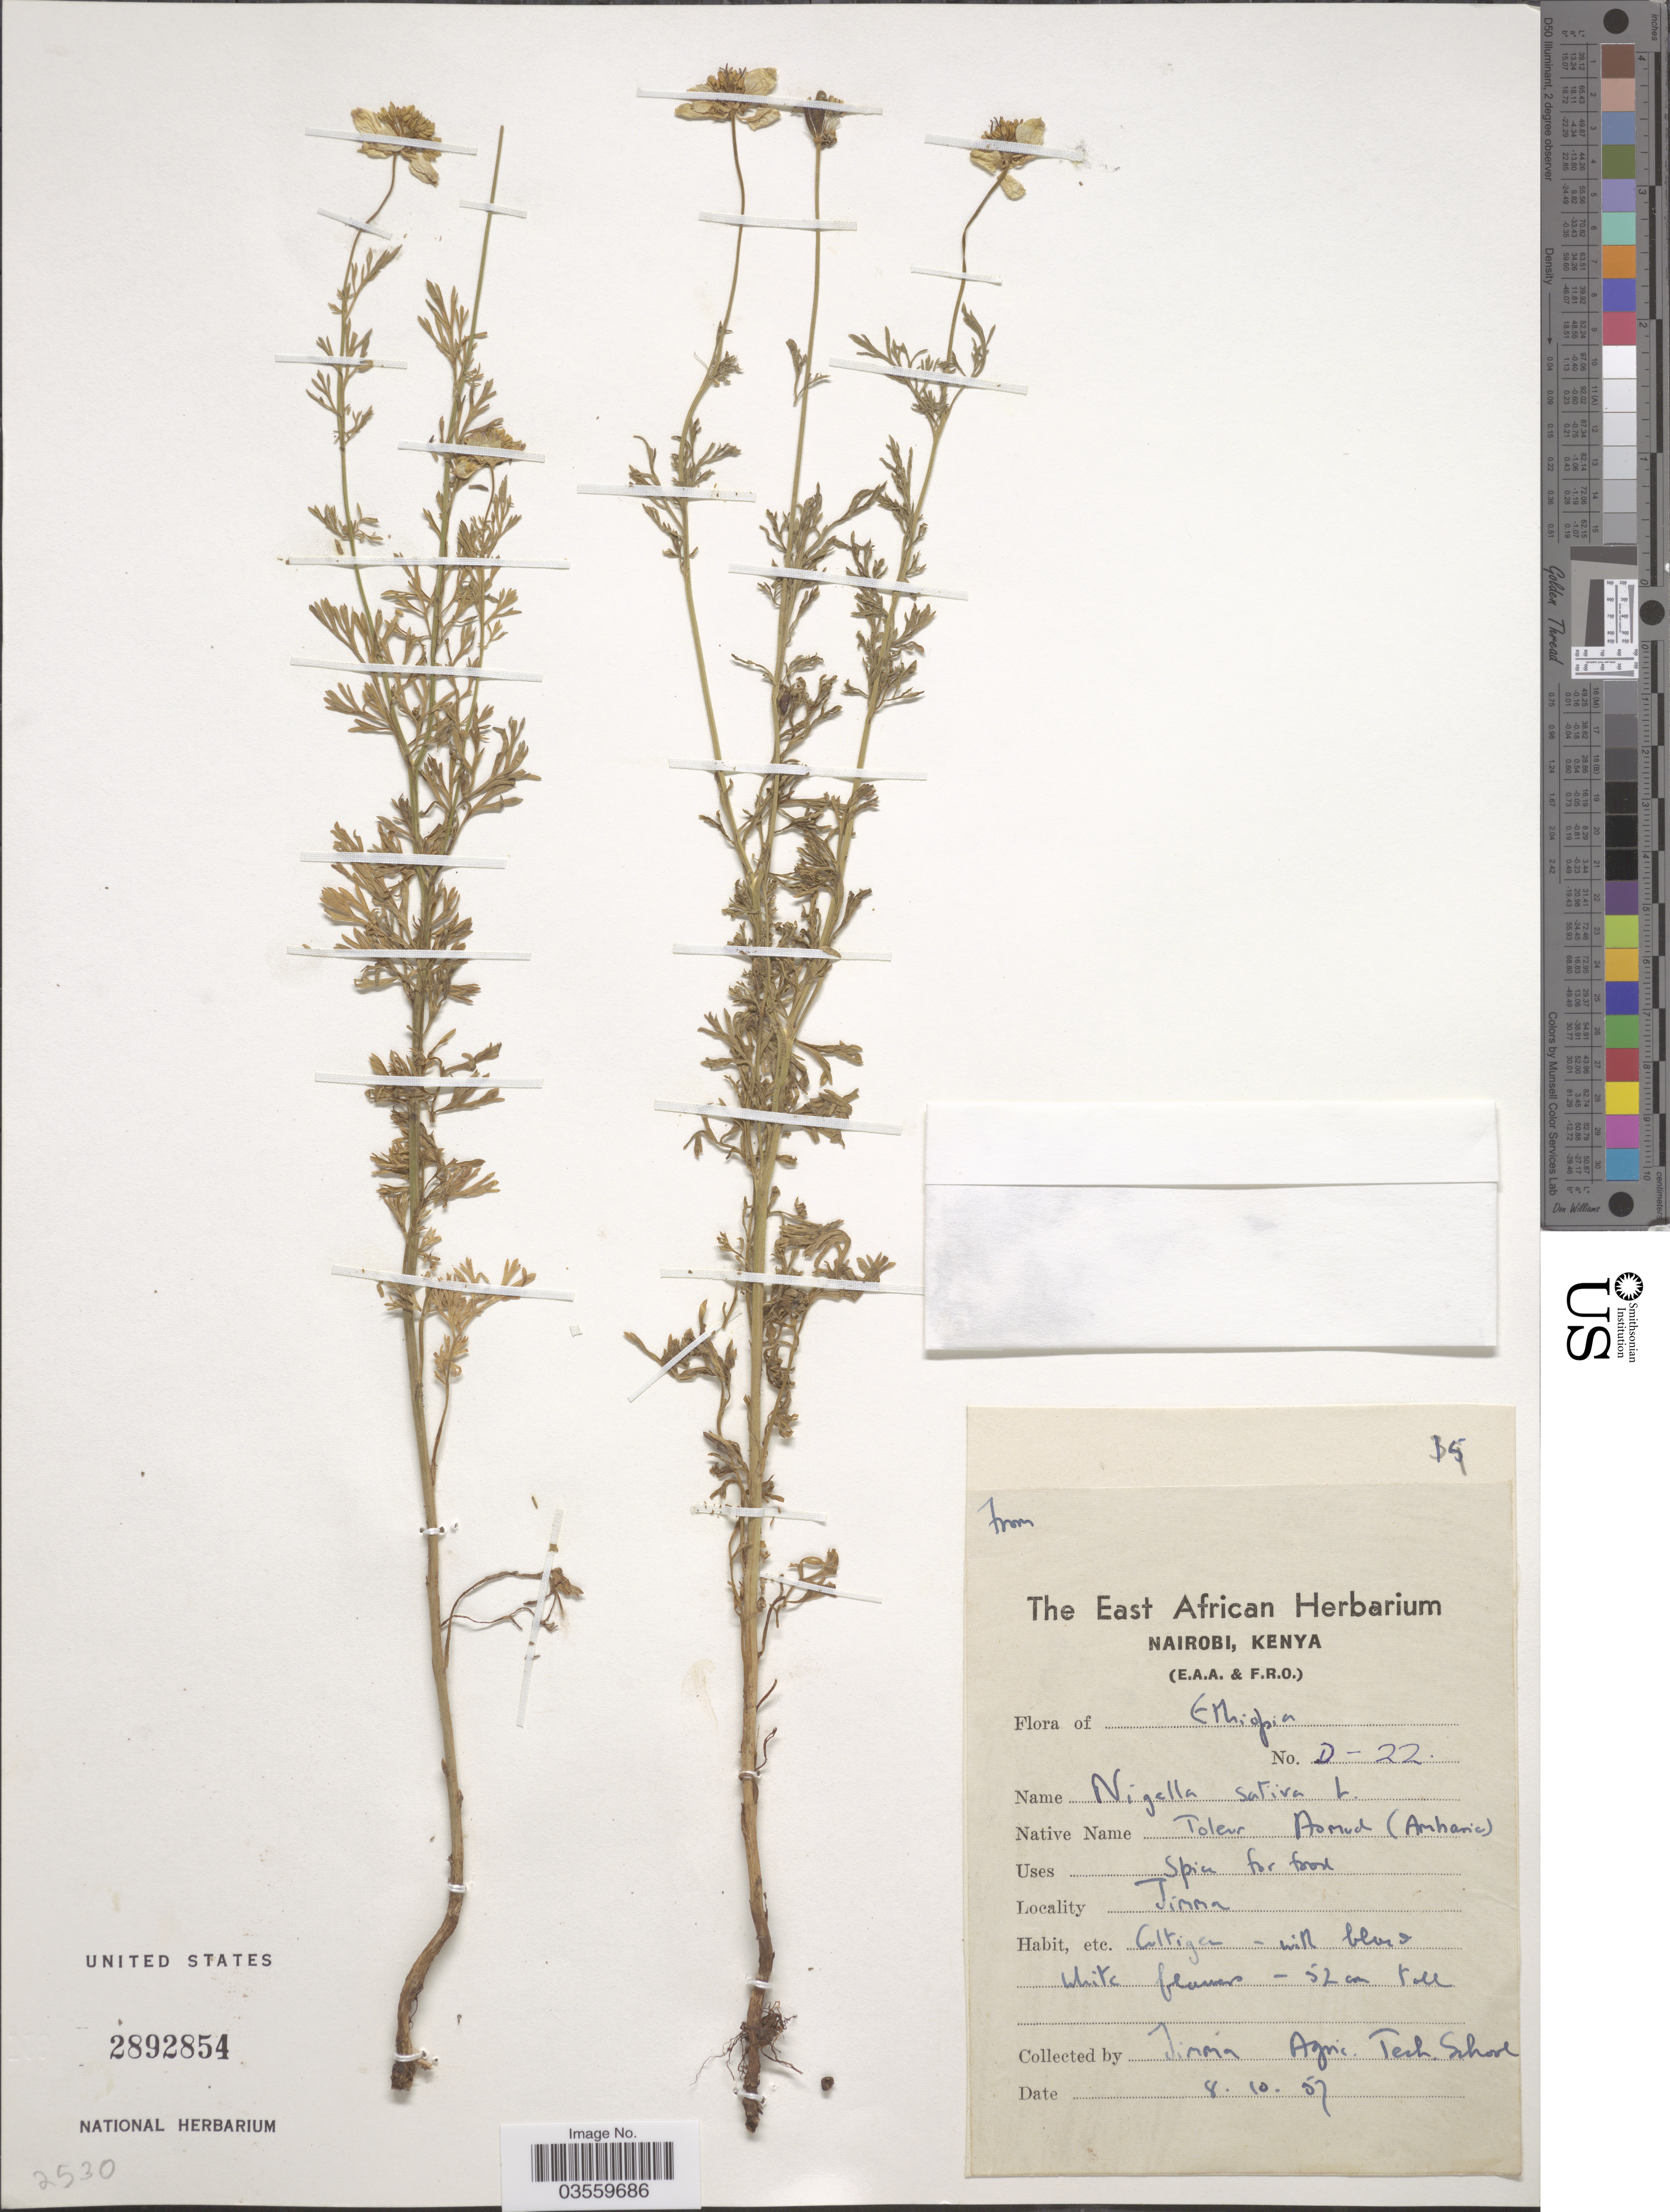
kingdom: Plantae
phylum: Tracheophyta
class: Magnoliopsida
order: Ranunculales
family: Ranunculaceae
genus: Nigella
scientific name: Nigella sativa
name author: L.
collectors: Jimma Agricultural Tech. School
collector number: D-22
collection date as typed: Transcribed d/m/y: 8/10/57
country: Ethiopia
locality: Timma.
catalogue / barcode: US 2892854